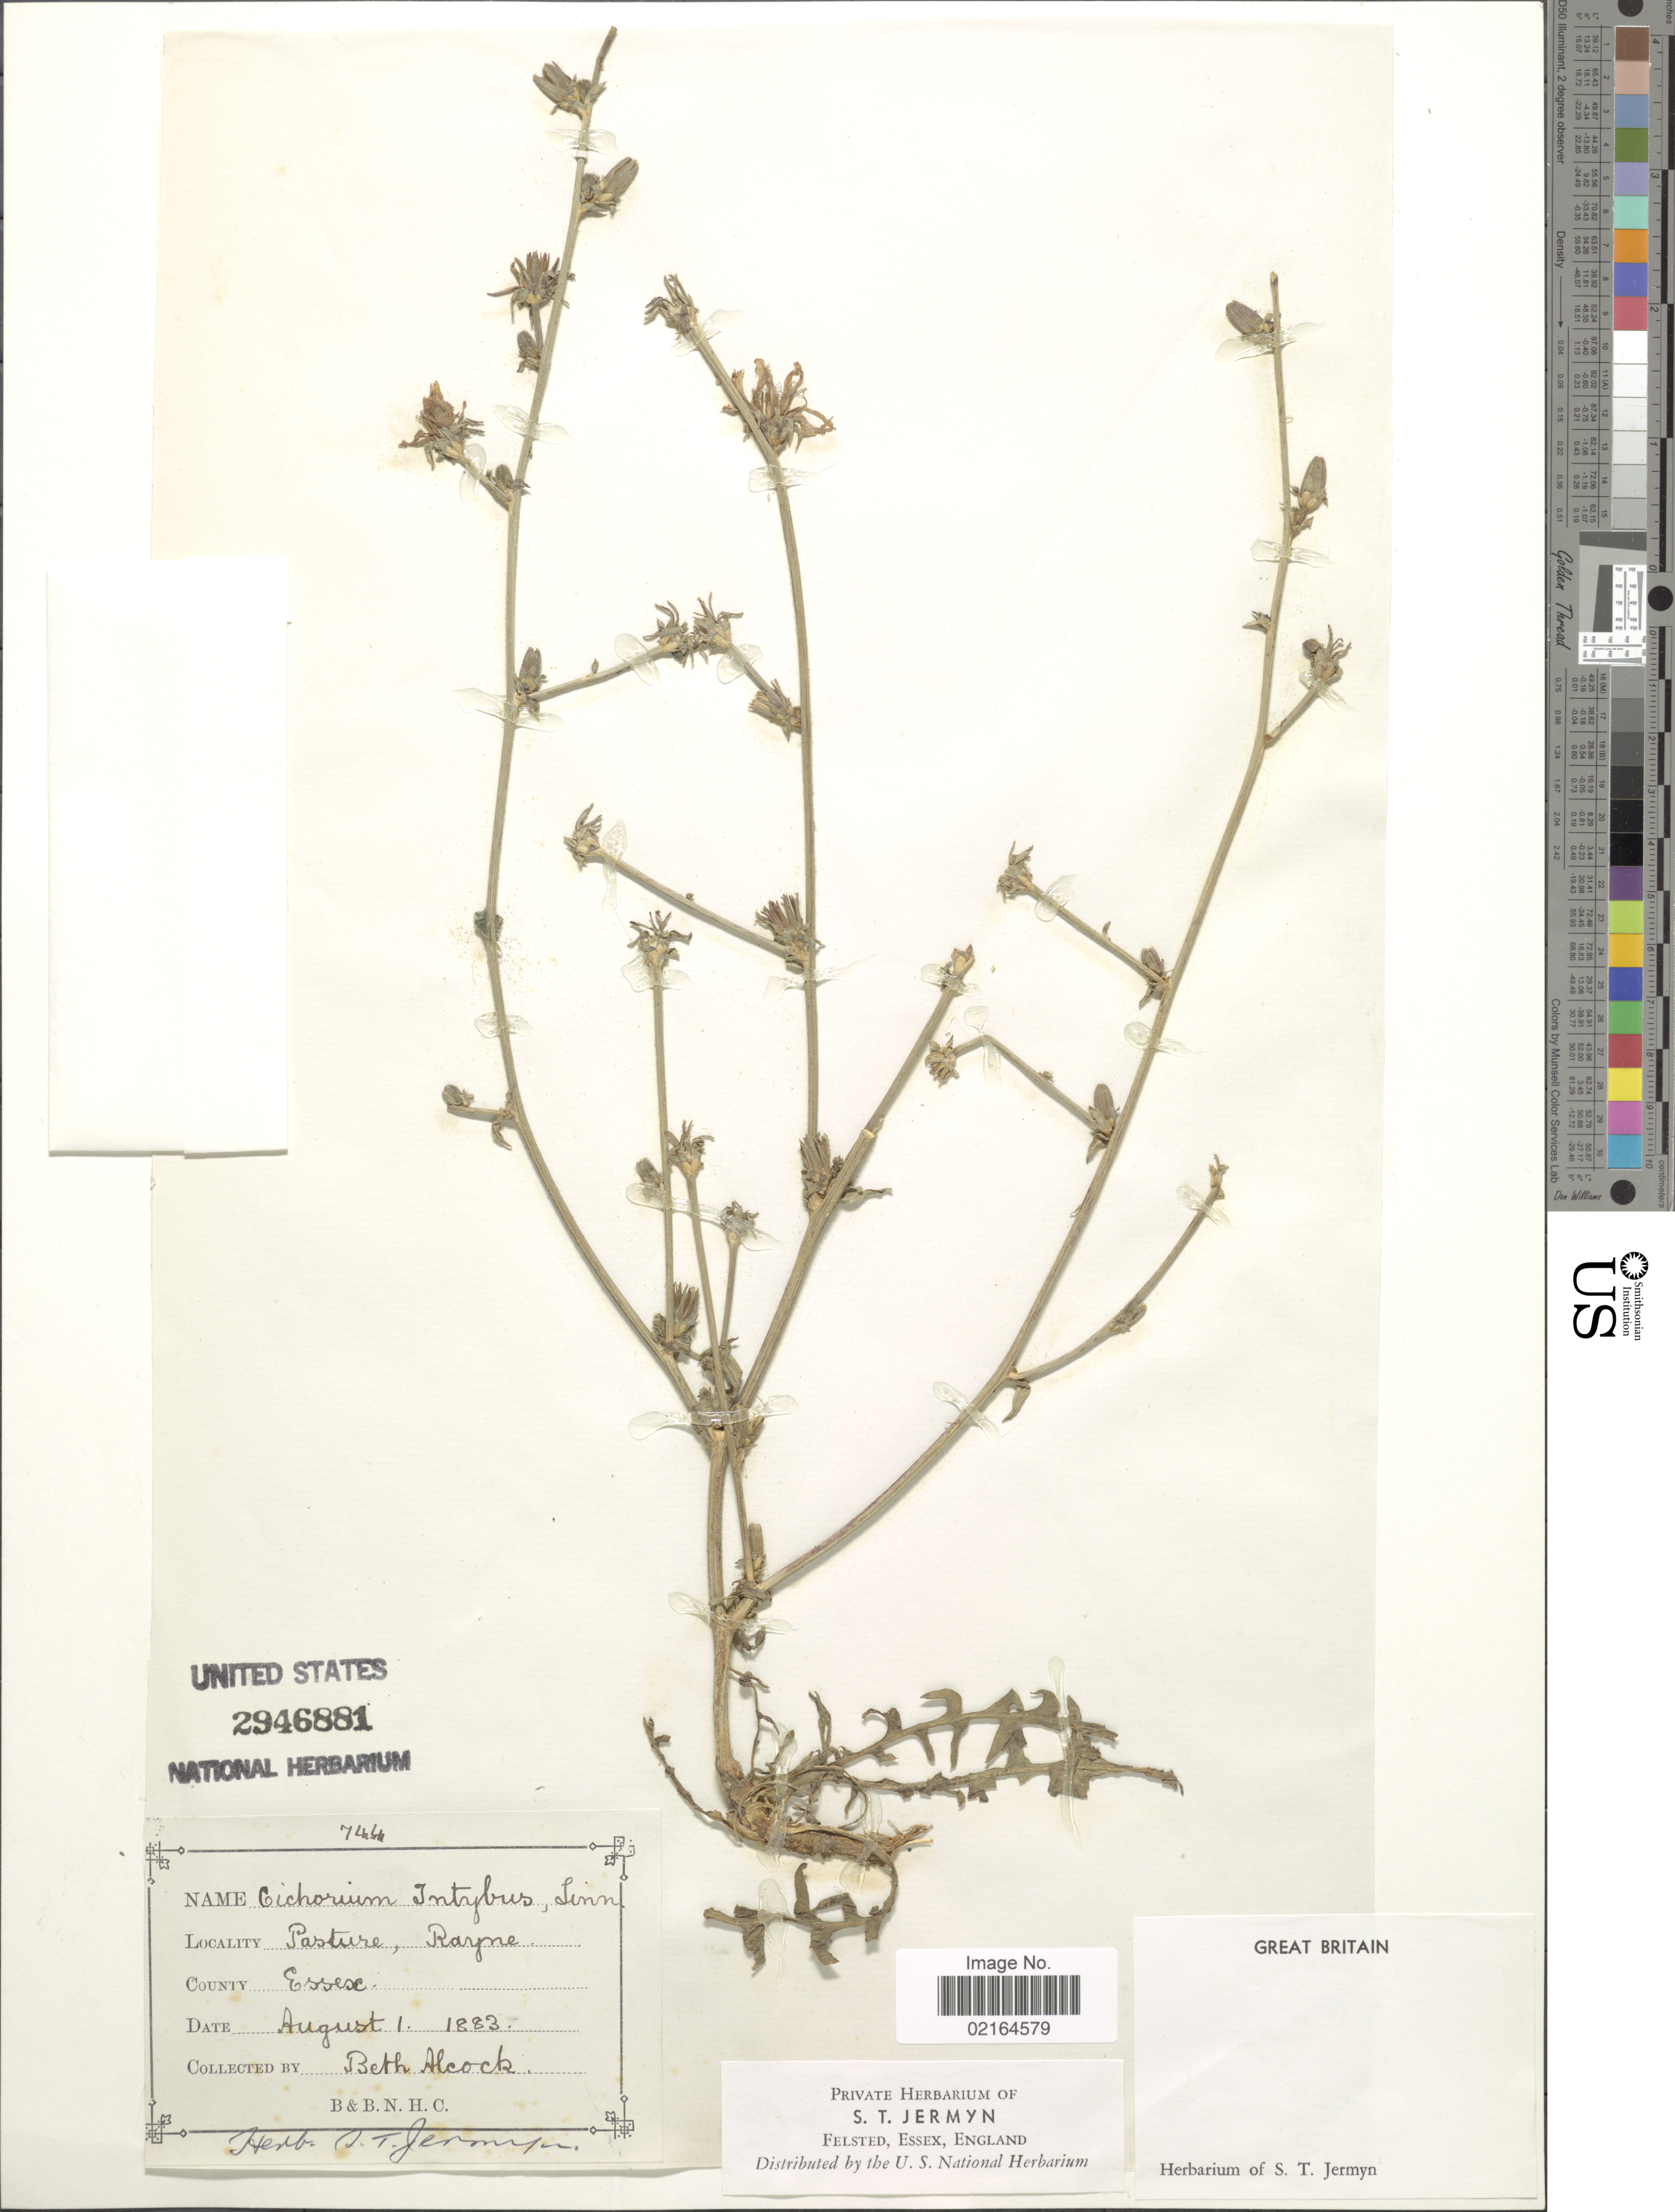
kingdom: Plantae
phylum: Tracheophyta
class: Magnoliopsida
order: Asterales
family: Asteraceae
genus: Cichorium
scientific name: Cichorium intybus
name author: L.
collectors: B. Alcock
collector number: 744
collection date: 1883-08-01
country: United Kingdom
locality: Great Britain, Pasture, Rayne, Essex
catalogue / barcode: US 2946881